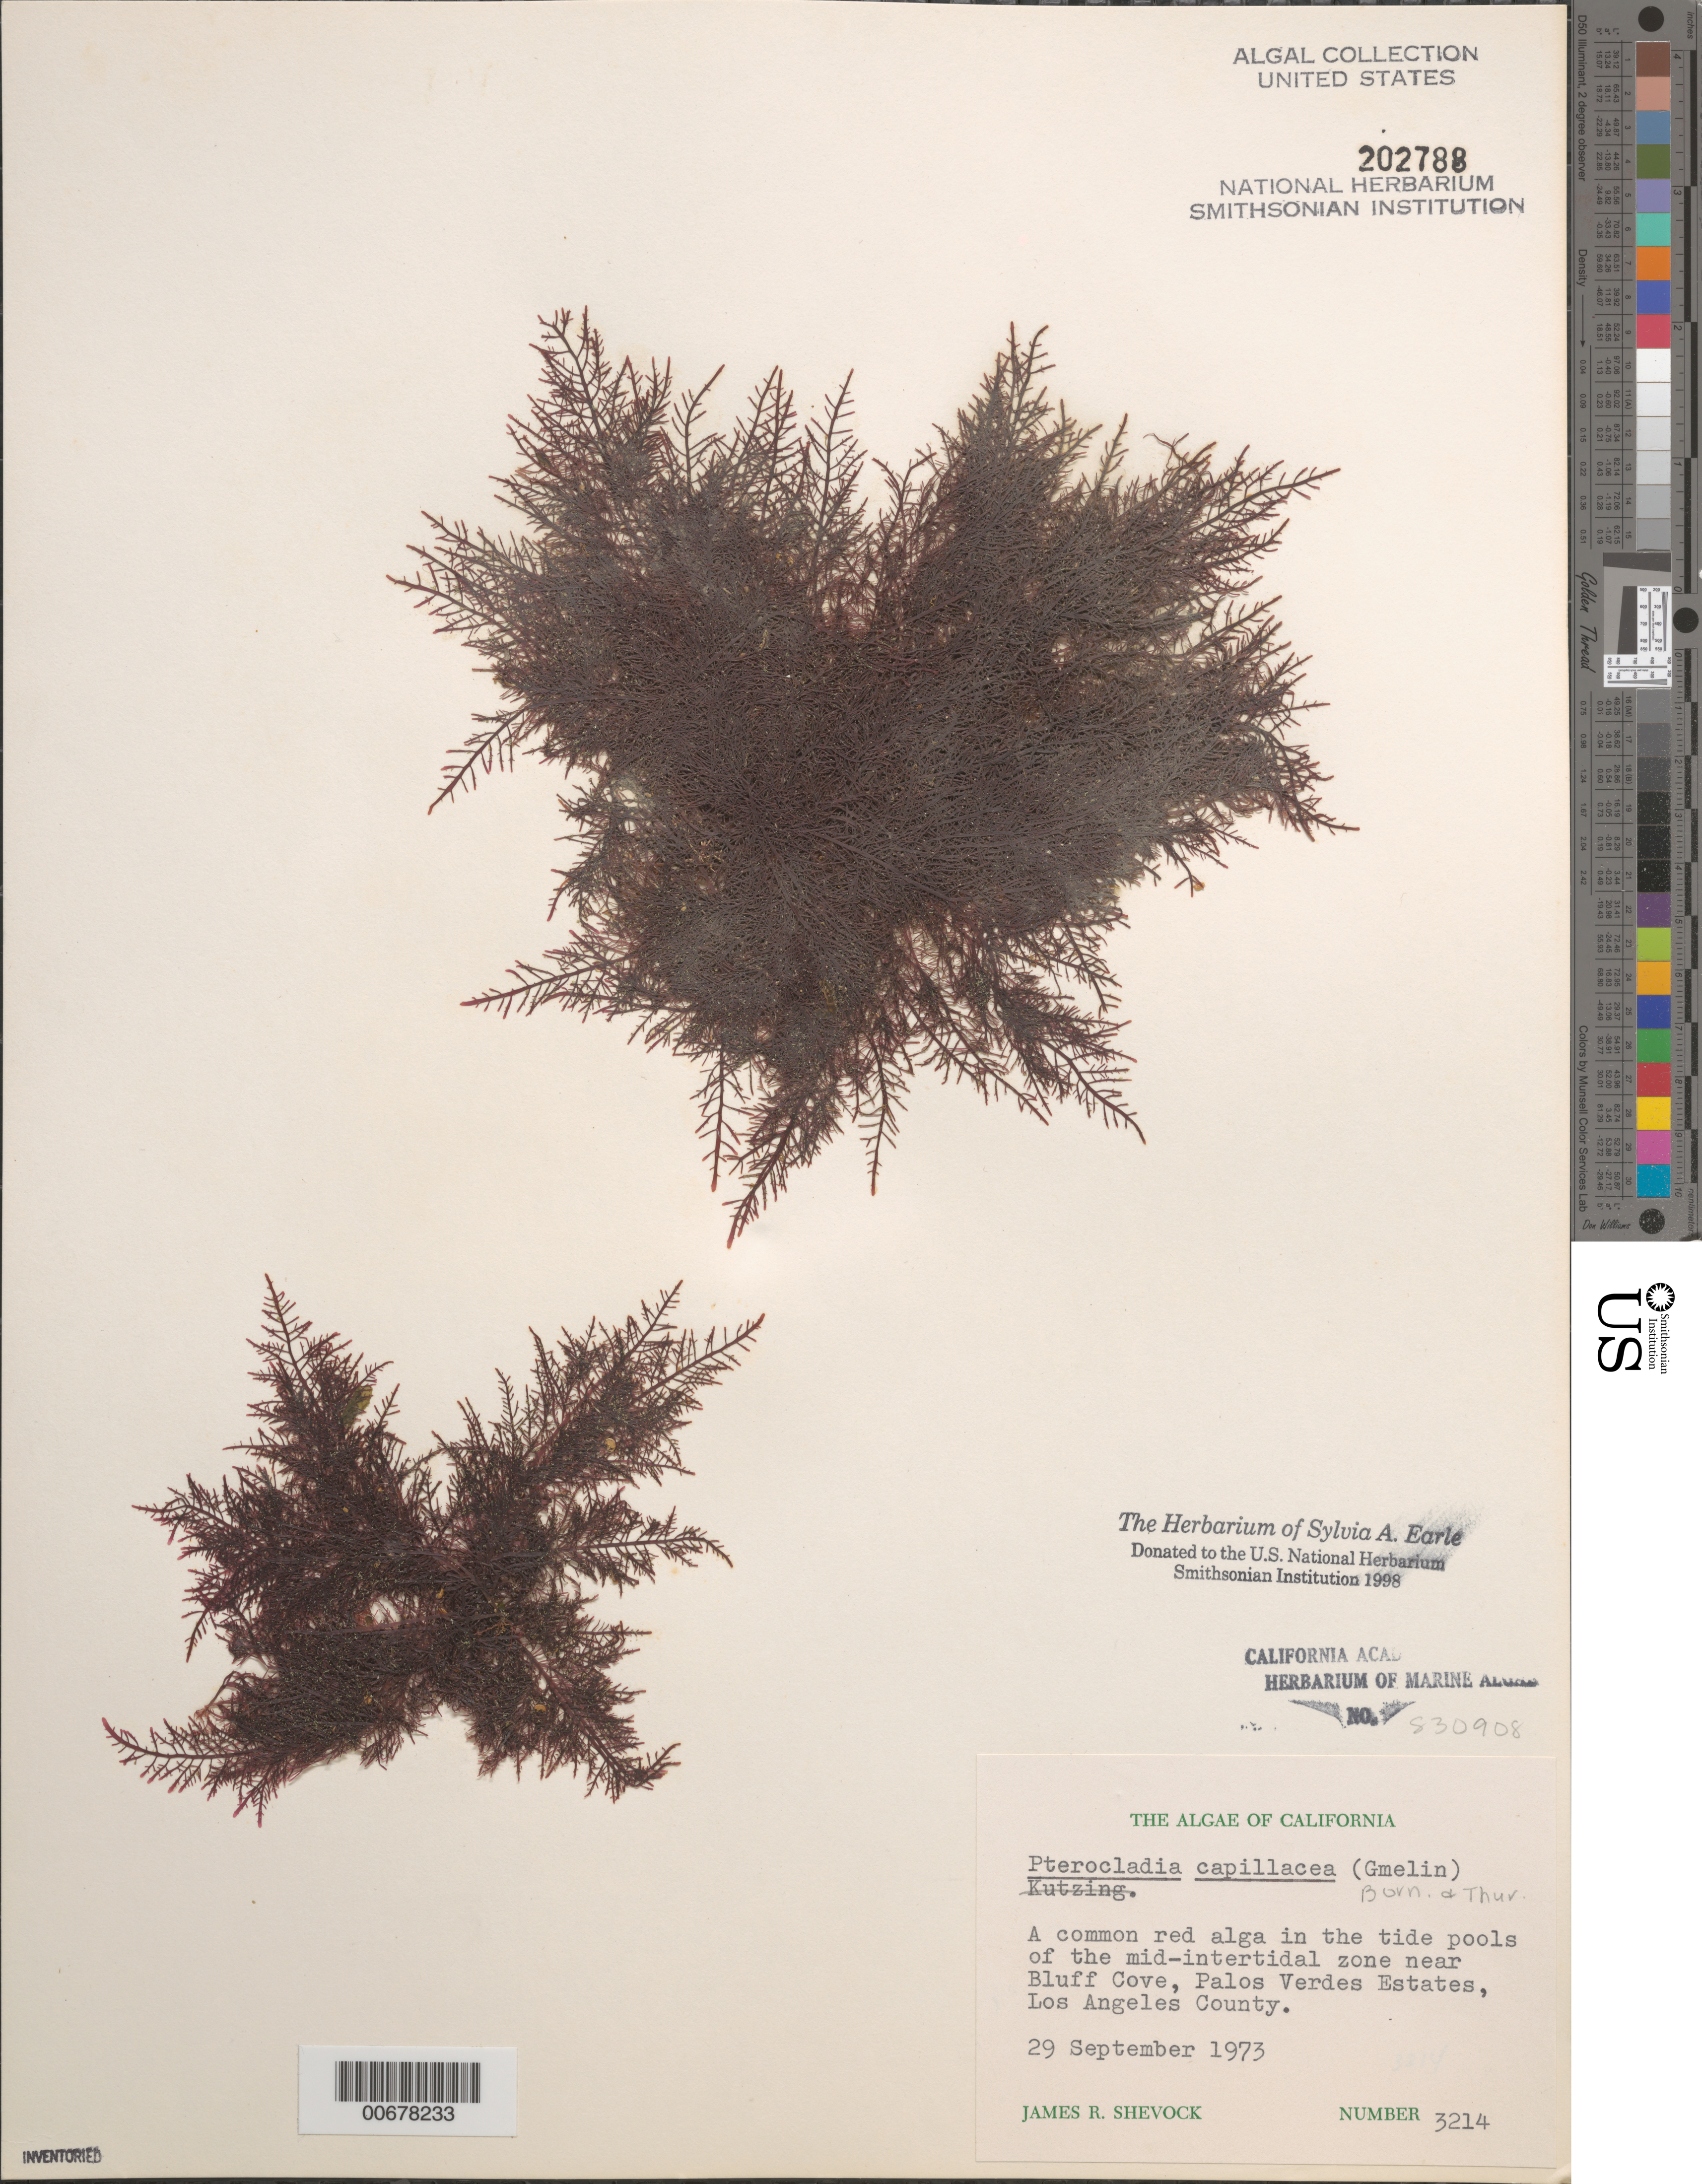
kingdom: Plantae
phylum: Rhodophyta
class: Florideophyceae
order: Gelidiales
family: Pterocladiaceae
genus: Pterocladiella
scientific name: Pterocladiella capillacea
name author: (S.G. Gmel.) Santelices & Hommers.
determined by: Algae name updating Project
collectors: J. R. Shevock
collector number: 3214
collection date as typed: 29 Sep 1973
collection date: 1973-09-29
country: United States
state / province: California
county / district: Los Angeles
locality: Palos Verdes Estates, near Bluff Cove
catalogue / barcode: US 202788